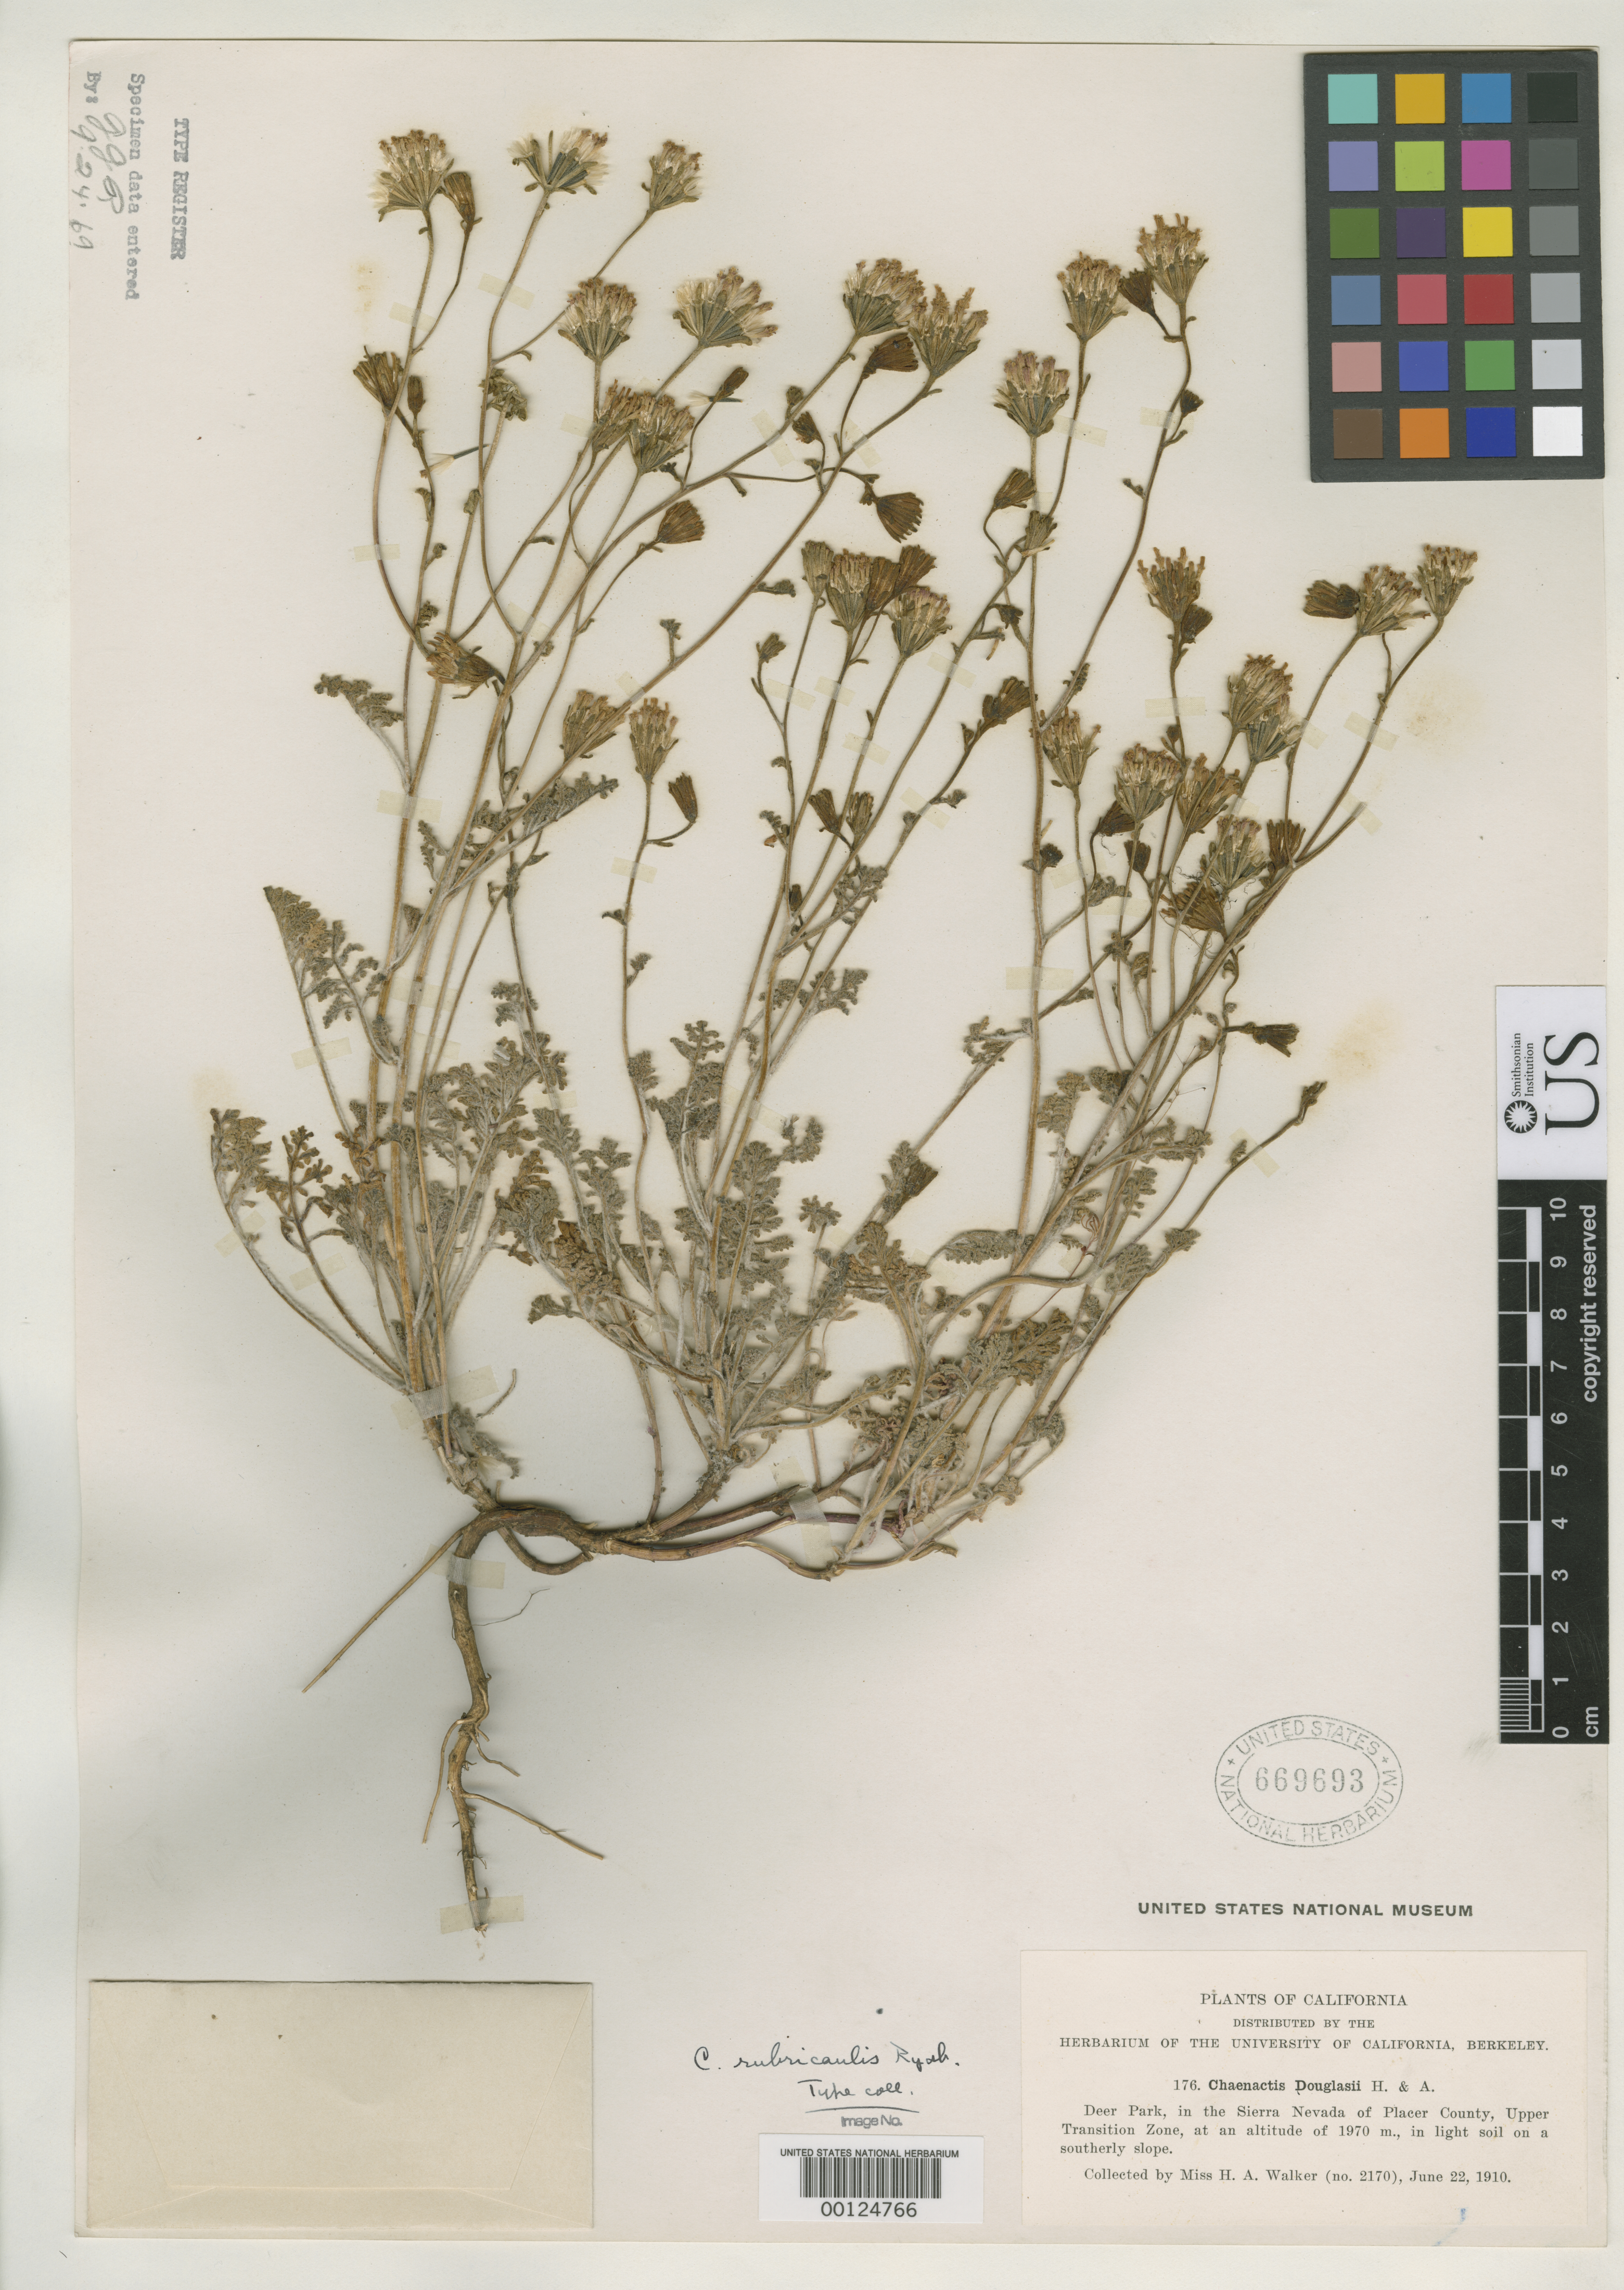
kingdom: Plantae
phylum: Tracheophyta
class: Magnoliopsida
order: Asterales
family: Asteraceae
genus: Chaenactis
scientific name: Chaenactis rubricaulis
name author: Rydb.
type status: Isotype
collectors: H. Walker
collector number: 2170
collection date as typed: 22 Jun 1910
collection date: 1910-06-22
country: United States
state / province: California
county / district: Placer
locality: Deer Park.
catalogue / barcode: US 669693